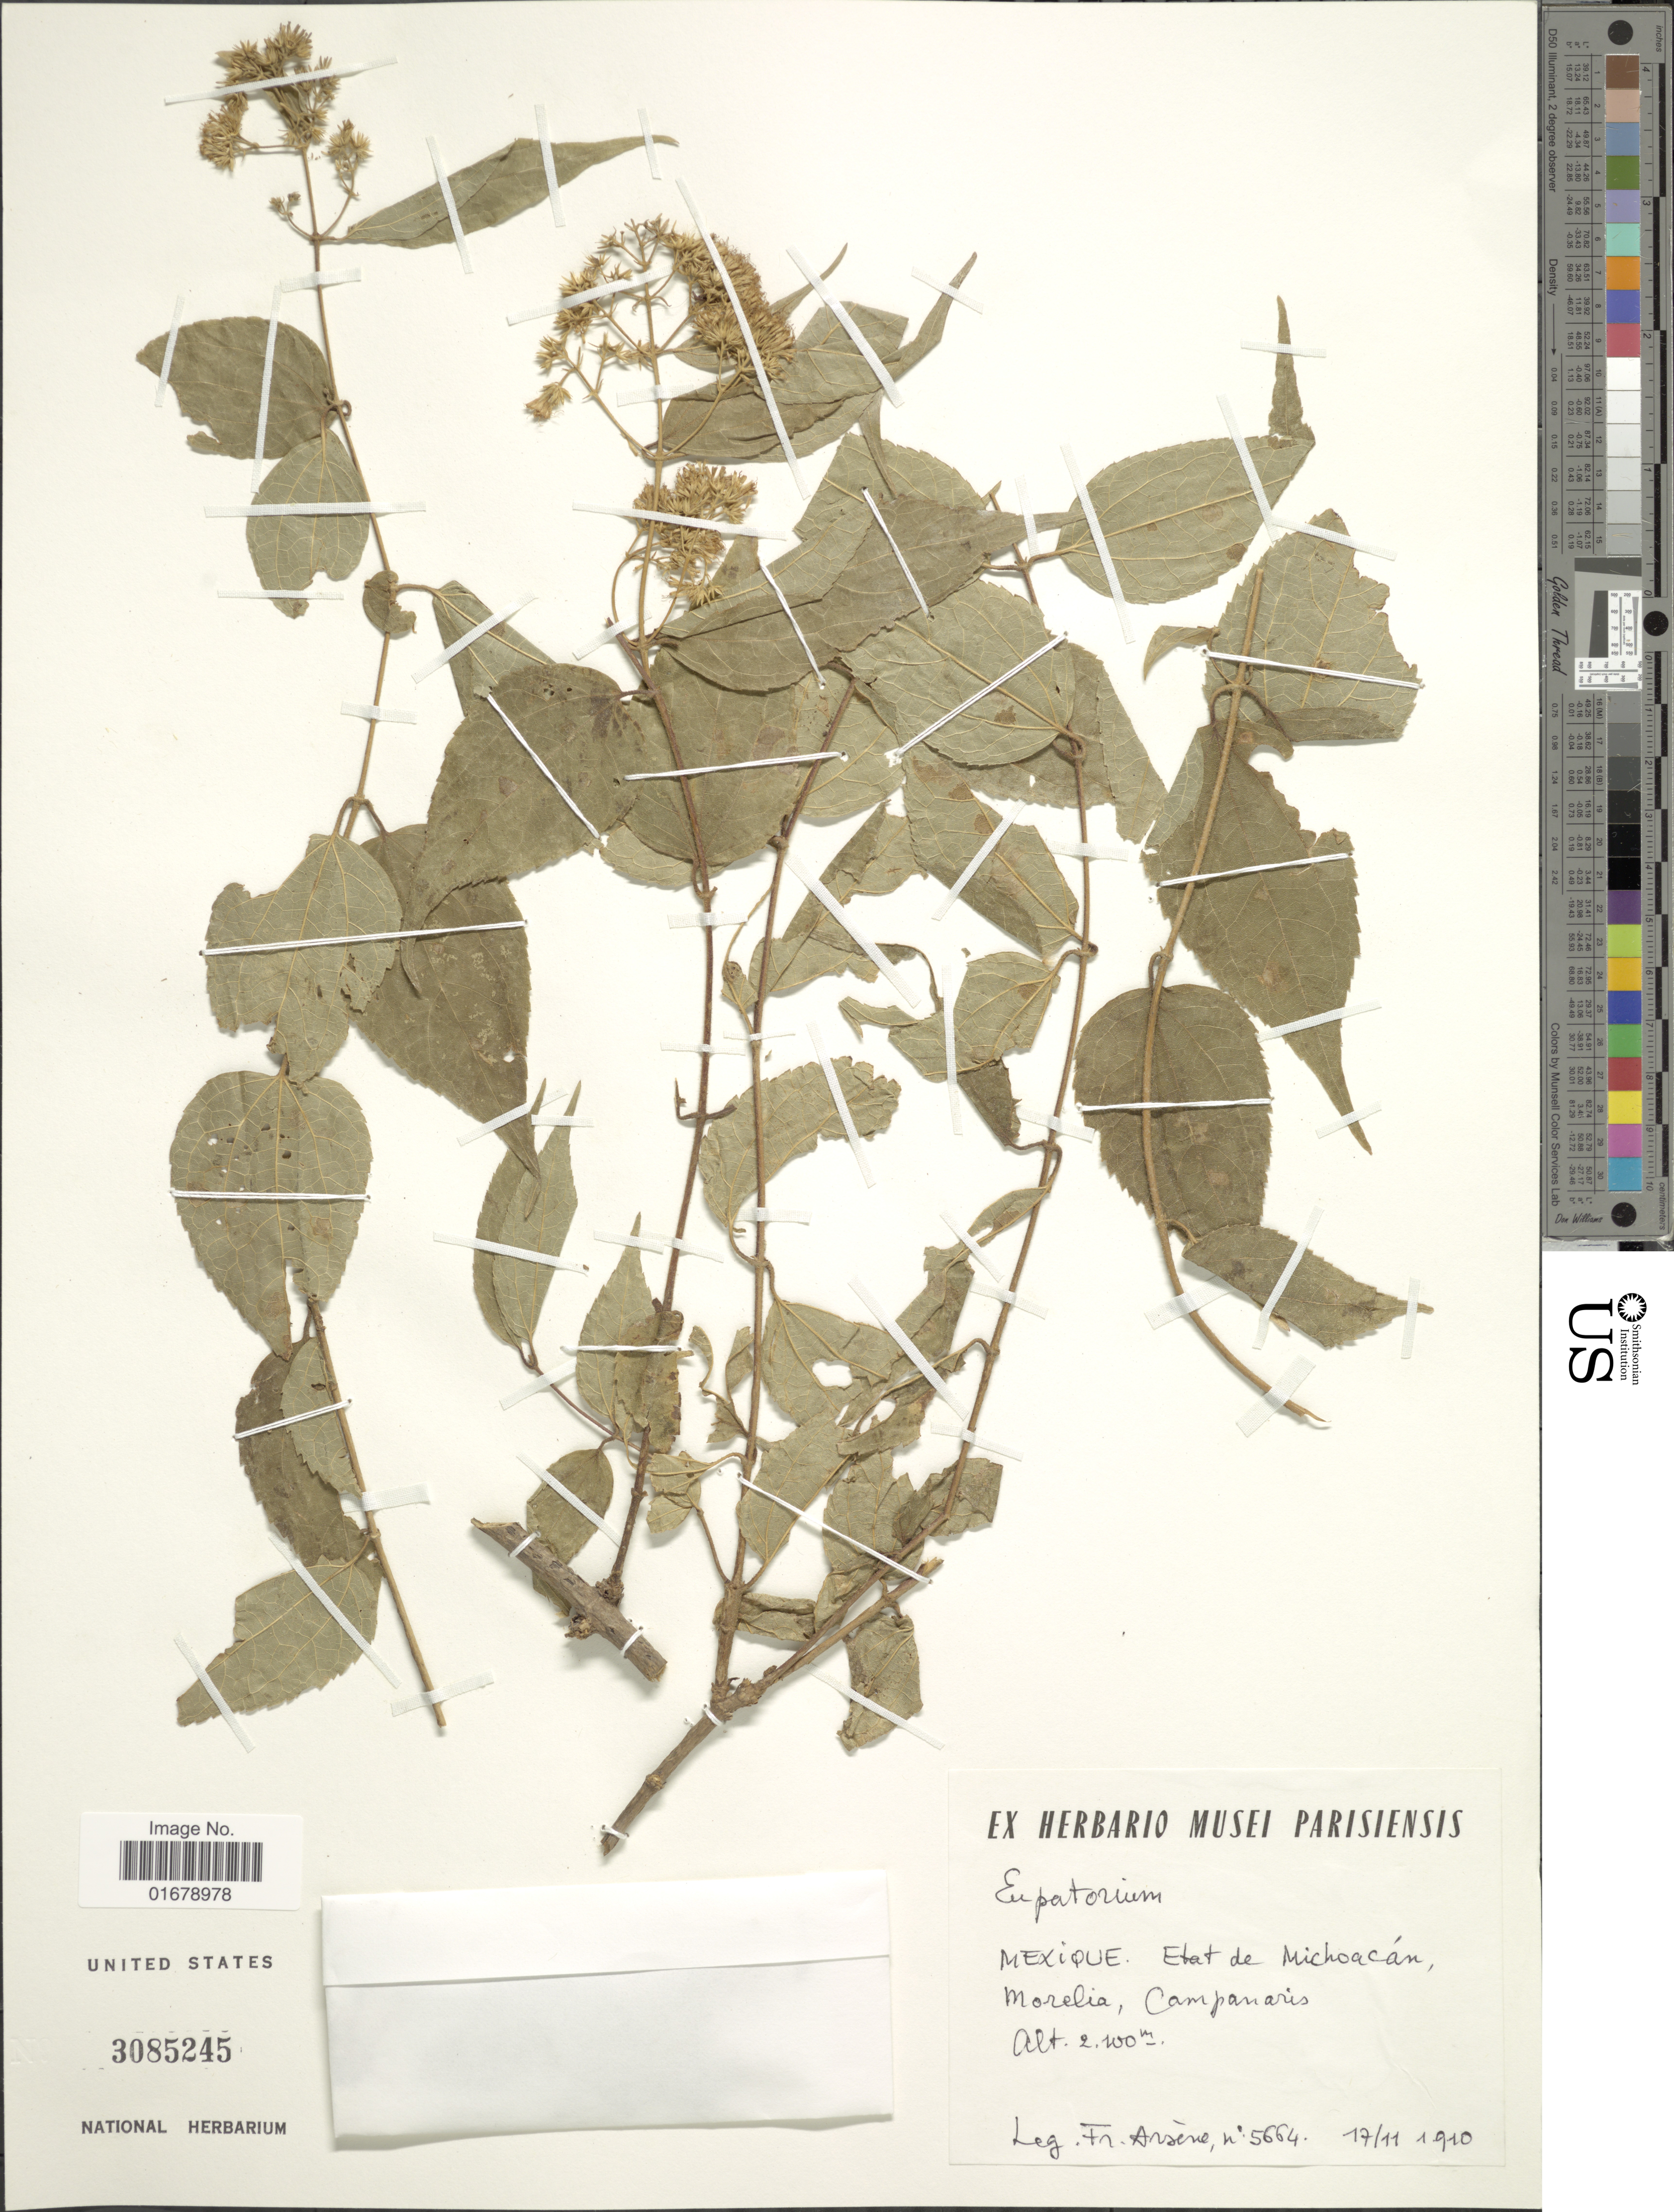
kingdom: Plantae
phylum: Tracheophyta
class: Magnoliopsida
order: Asterales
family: Asteraceae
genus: Piptothrix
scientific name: Piptothrix pubens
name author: A. Gray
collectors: Bro. G. Arsène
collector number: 5664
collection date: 1910-11-17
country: Mexico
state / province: Michoacán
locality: Mexique. Etat de Michoacán, Morelia, Campanaris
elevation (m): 2100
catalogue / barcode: US 3085245